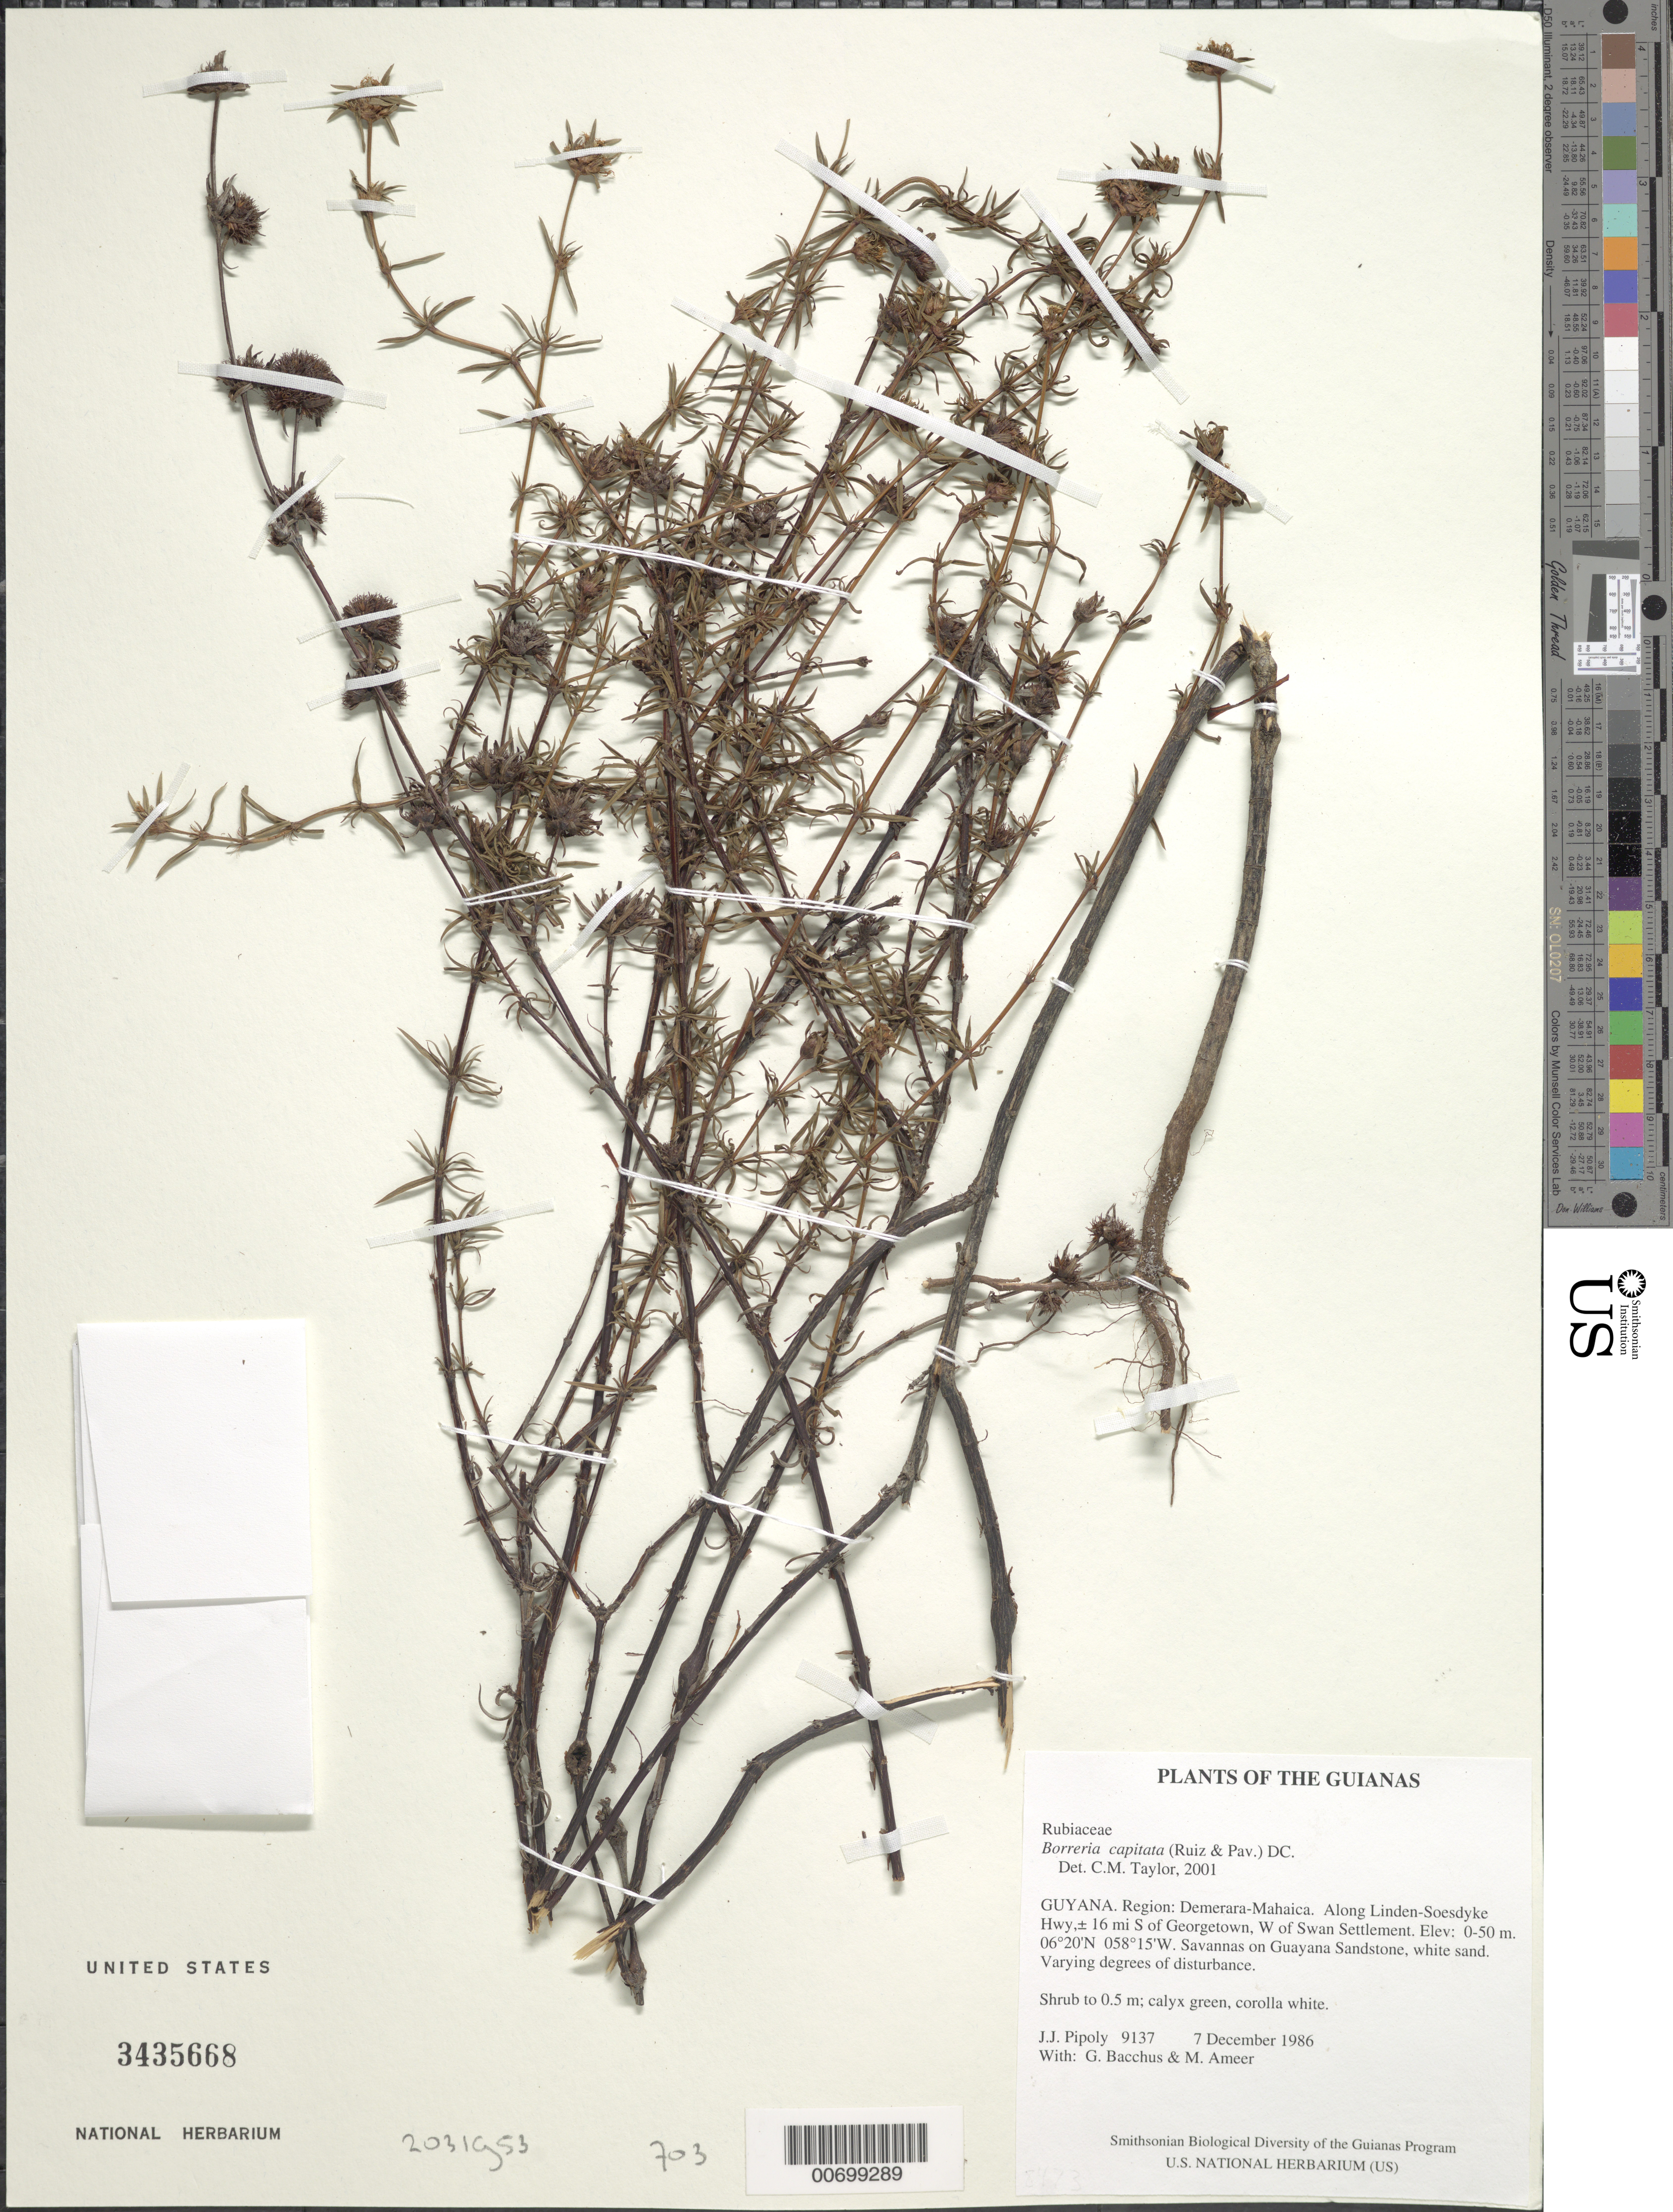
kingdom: Plantae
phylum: Tracheophyta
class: Magnoliopsida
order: Gentianales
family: Rubiaceae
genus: Spermacoce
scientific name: Spermacoce capitata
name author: Ruiz & Pav.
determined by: Delprete, P. G., Herb. de Guyane Cay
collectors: J. J. Pipoly, G. Bacchus & M. Ameer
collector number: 9137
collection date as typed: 7 December 1986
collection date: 1986-12-07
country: Guyana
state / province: Demerara-Mahaica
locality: Along Linden-Soesdyke Hwy,± 16 mi S of Georgetown, W of Swan Settlement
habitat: Savannas on Guayana Sandstone, white sand. Varying degrees of disturbance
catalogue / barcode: US 3435668